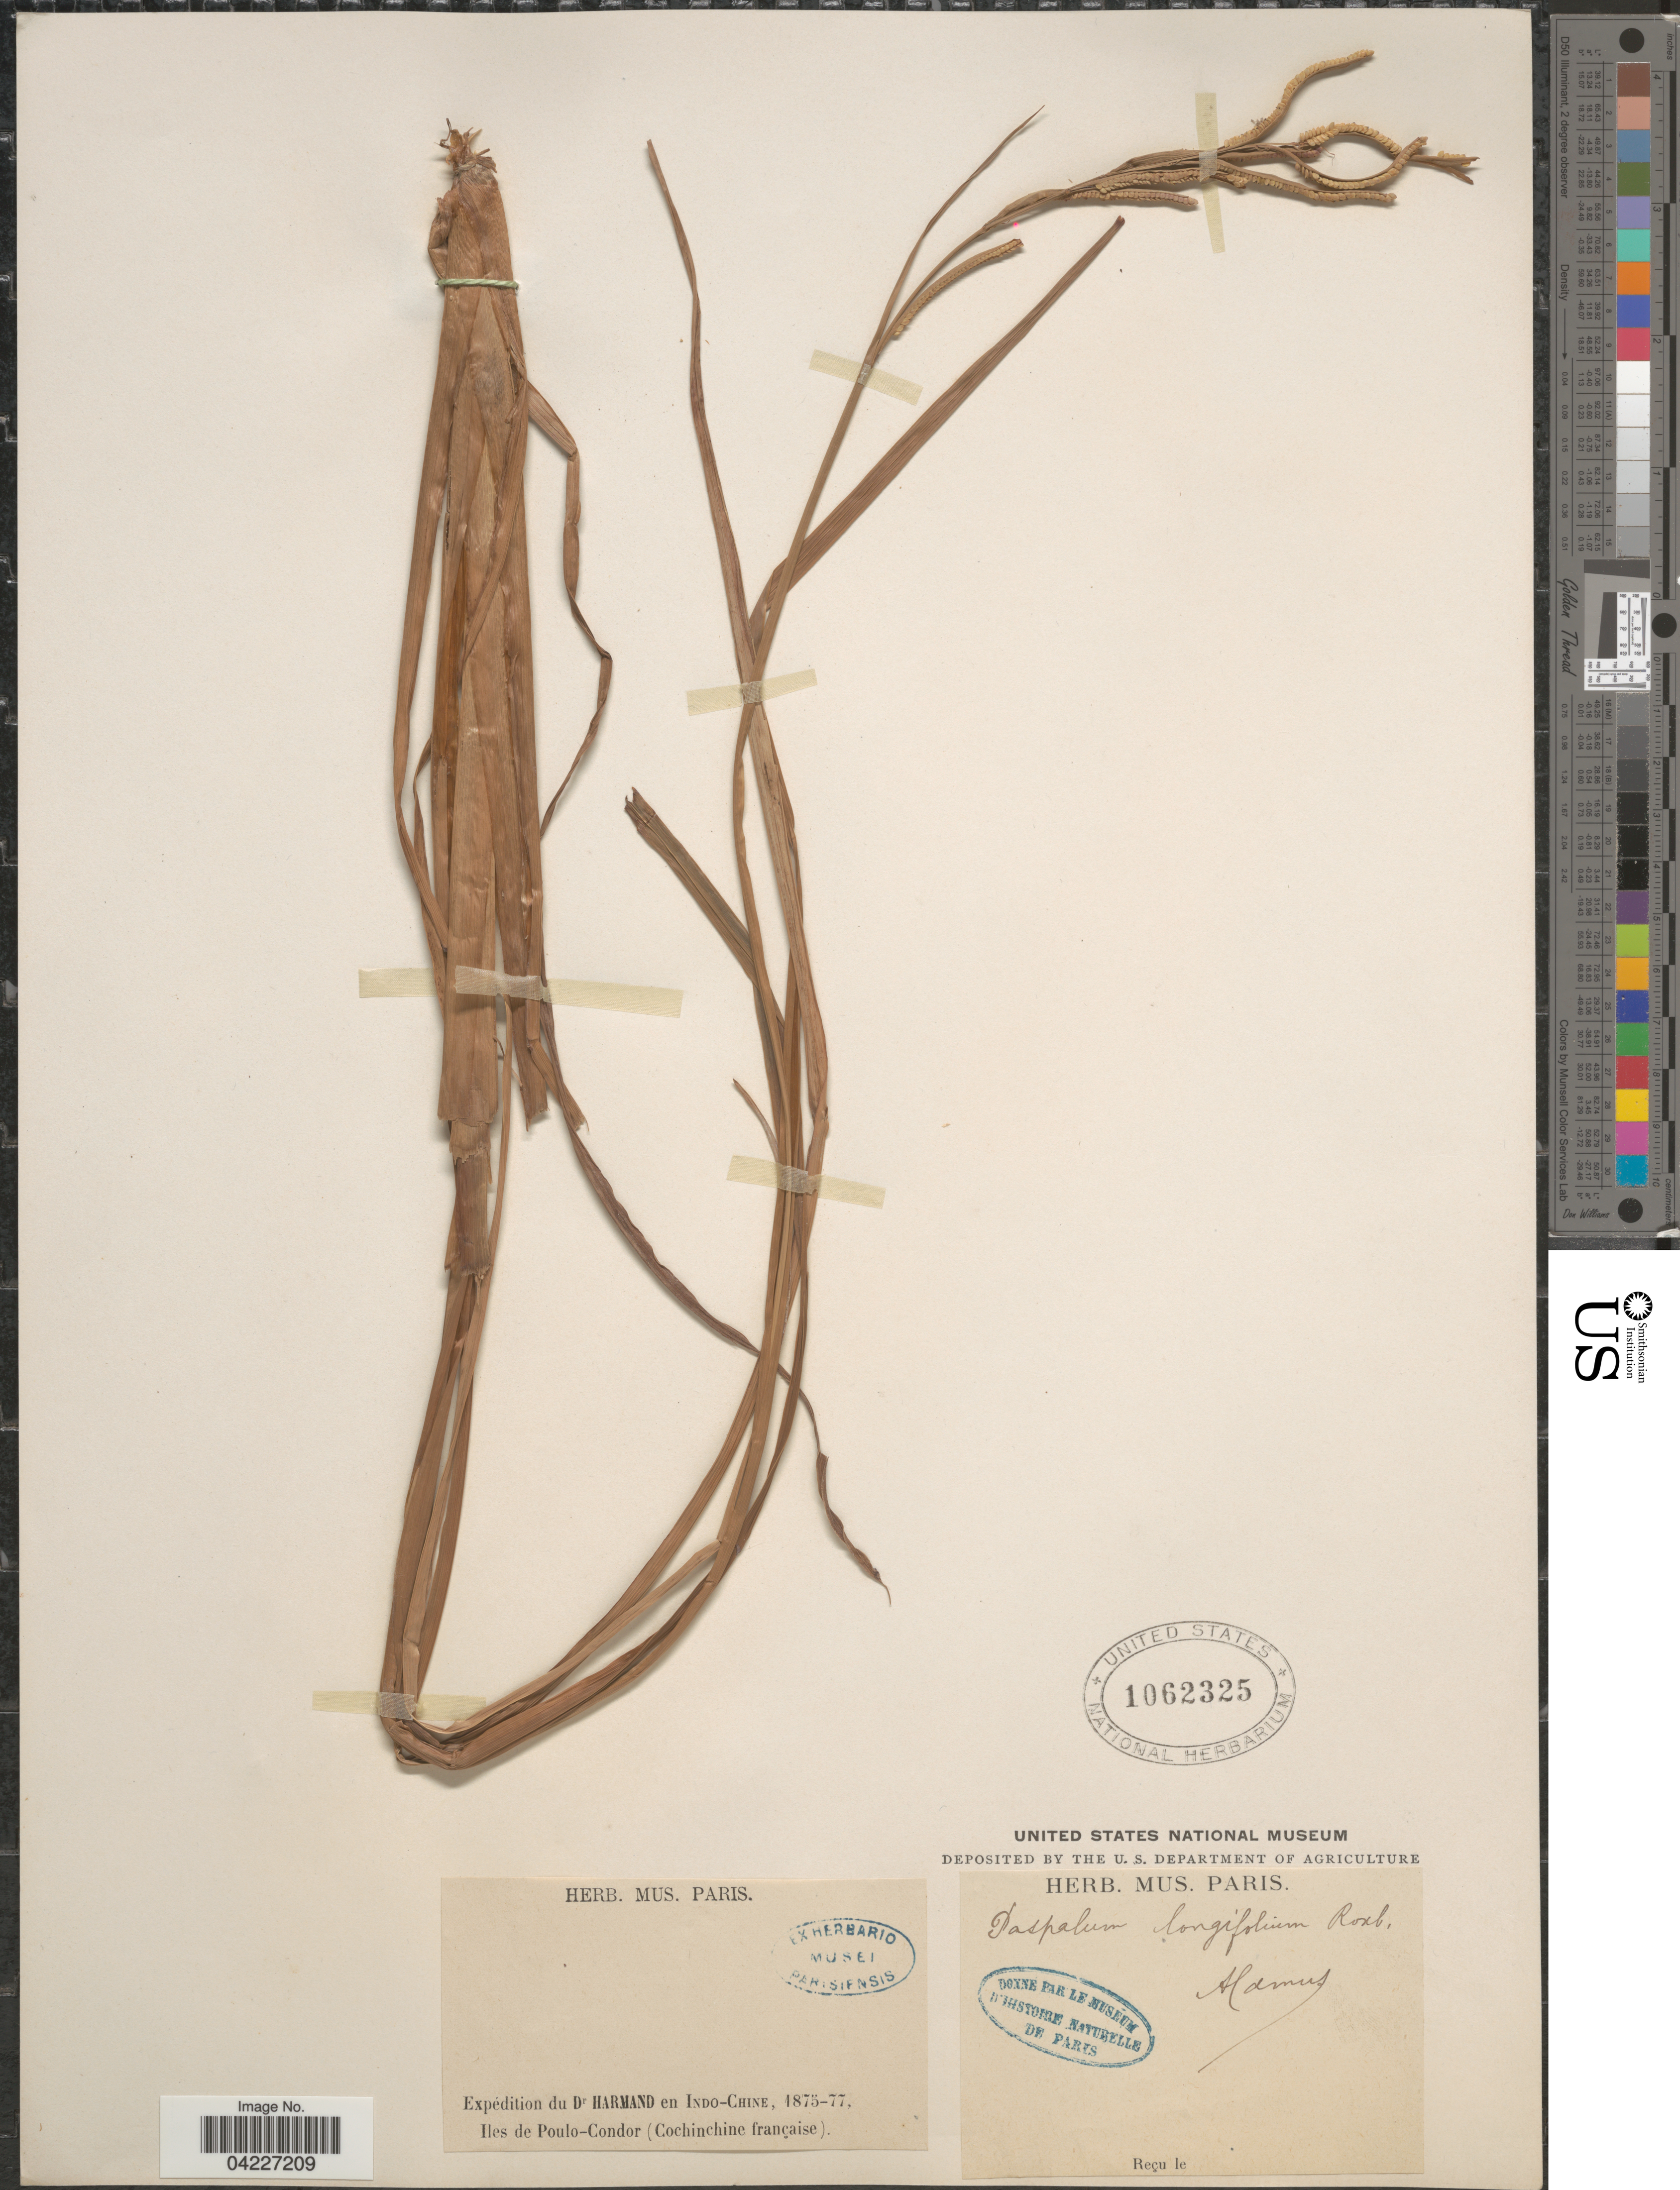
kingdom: Plantae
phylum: Tracheophyta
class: Liliopsida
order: Poales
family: Poaceae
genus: Paspalum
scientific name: Paspalum longifolium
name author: Roxb.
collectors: Harmand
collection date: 1875/1877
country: Vietnam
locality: Expédition en Indo-Chine, 1875-77. Iles de Poulo-Condor (Cochinchine française). Alamus.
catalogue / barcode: US 1062325